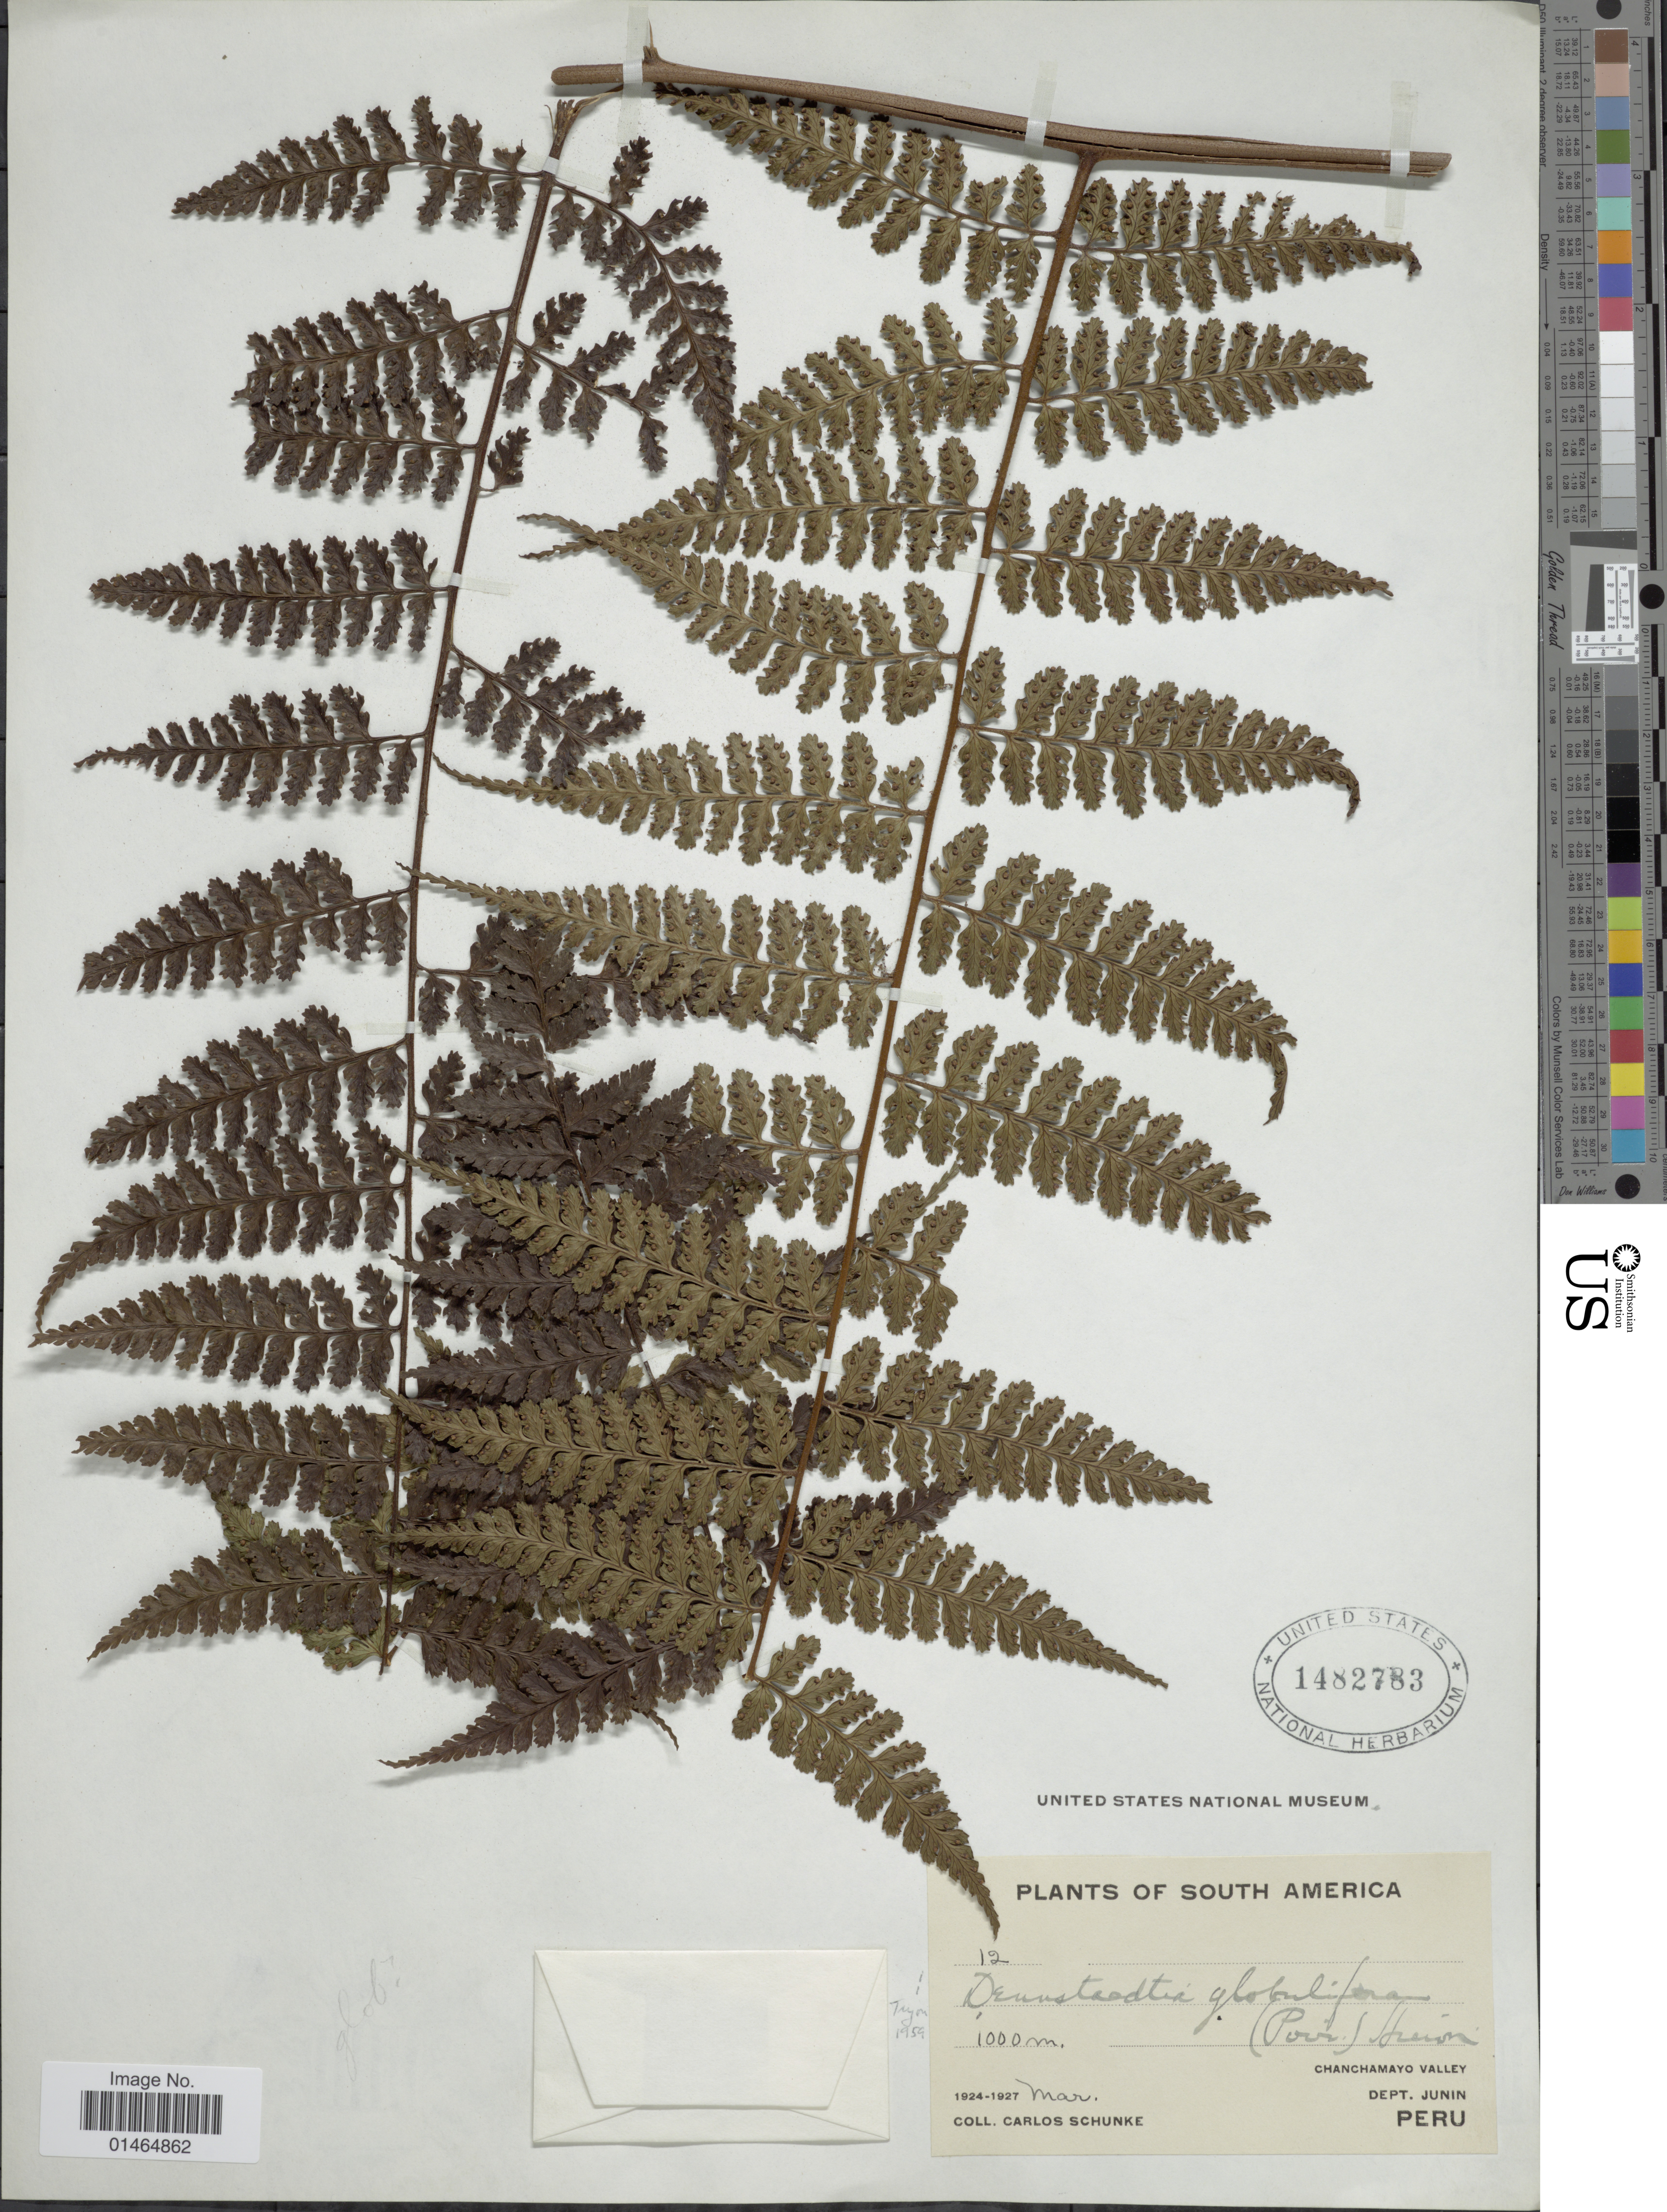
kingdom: Plantae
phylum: Tracheophyta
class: Polypodiopsida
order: Polypodiales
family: Dennstaedtiaceae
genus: Dennstaedtia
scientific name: Dennstaedtia globulifera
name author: (Poir.) Hieron.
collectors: C. Schunke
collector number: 12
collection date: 1924-03/1927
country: Peru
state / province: Junín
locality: Chanchamayo Valley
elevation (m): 1000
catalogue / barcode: US 1482783